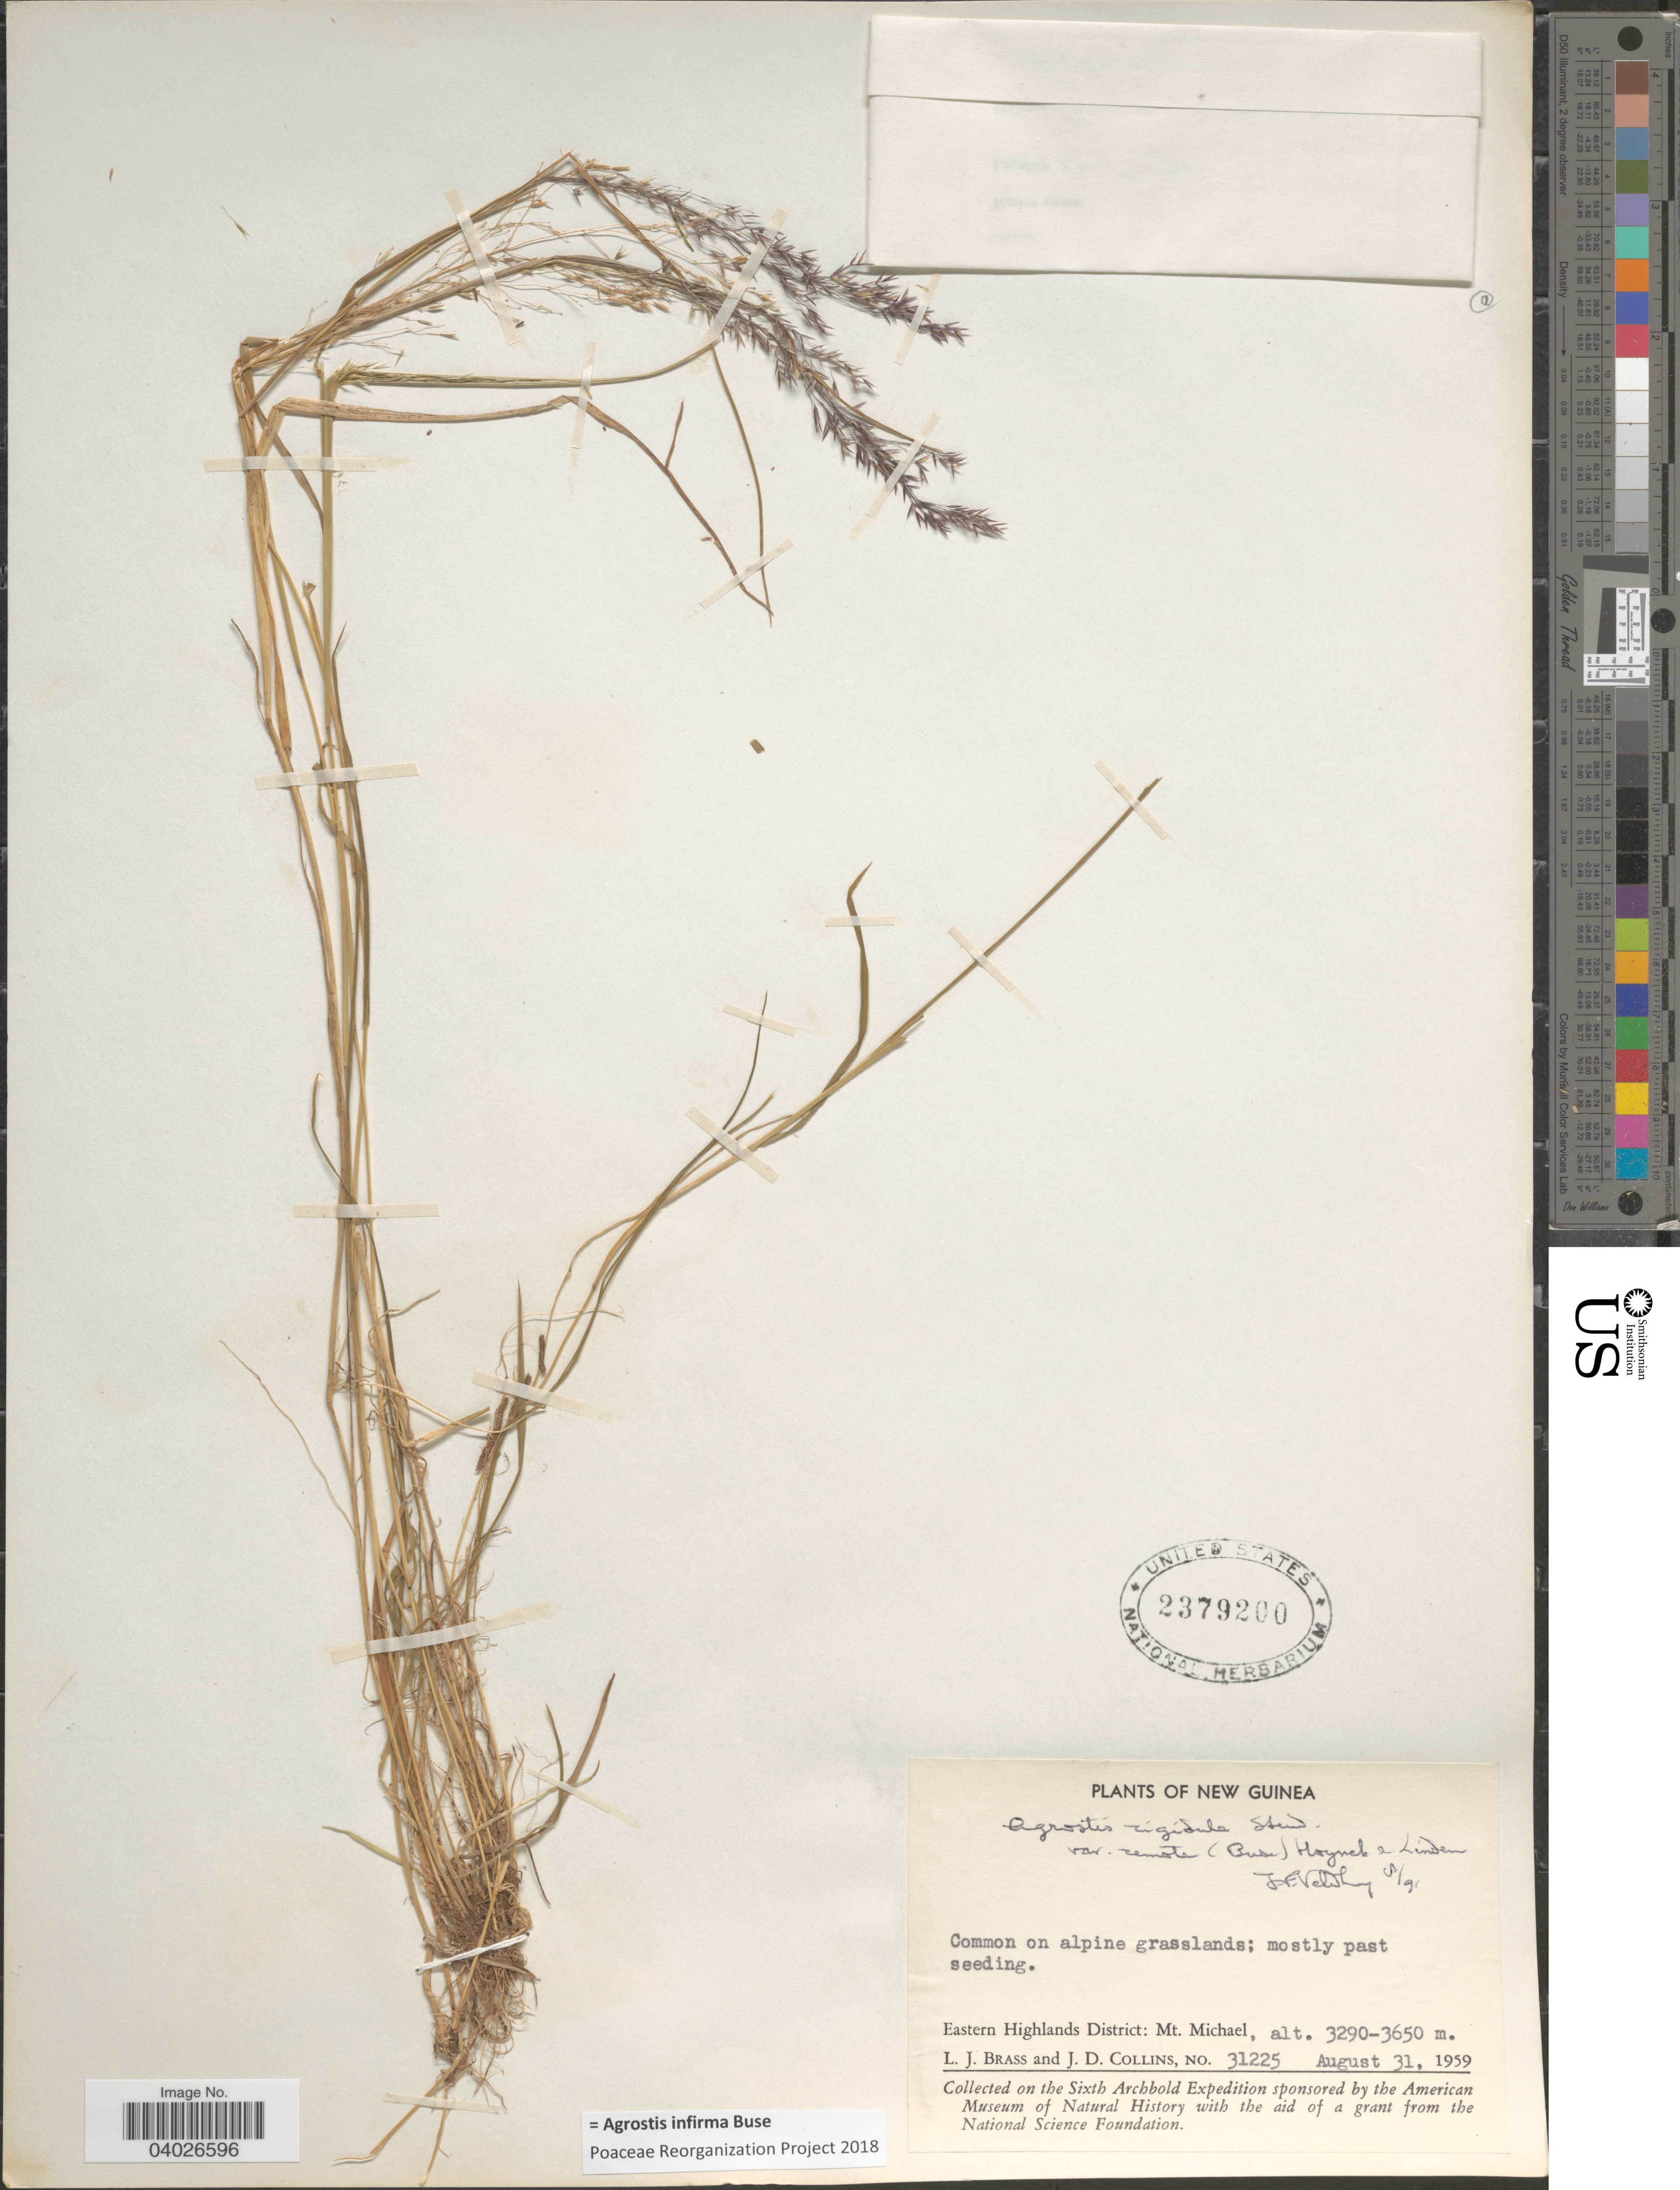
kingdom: Plantae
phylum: Tracheophyta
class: Liliopsida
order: Poales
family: Poaceae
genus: Agrostis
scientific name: Agrostis infirma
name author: Büse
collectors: L. J. Brass & J. Collins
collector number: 31225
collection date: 1959-08-31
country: Papua New Guinea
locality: New Guinea. Eastern Highlands District: Mt. Michael.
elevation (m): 3290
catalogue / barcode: US 2379200